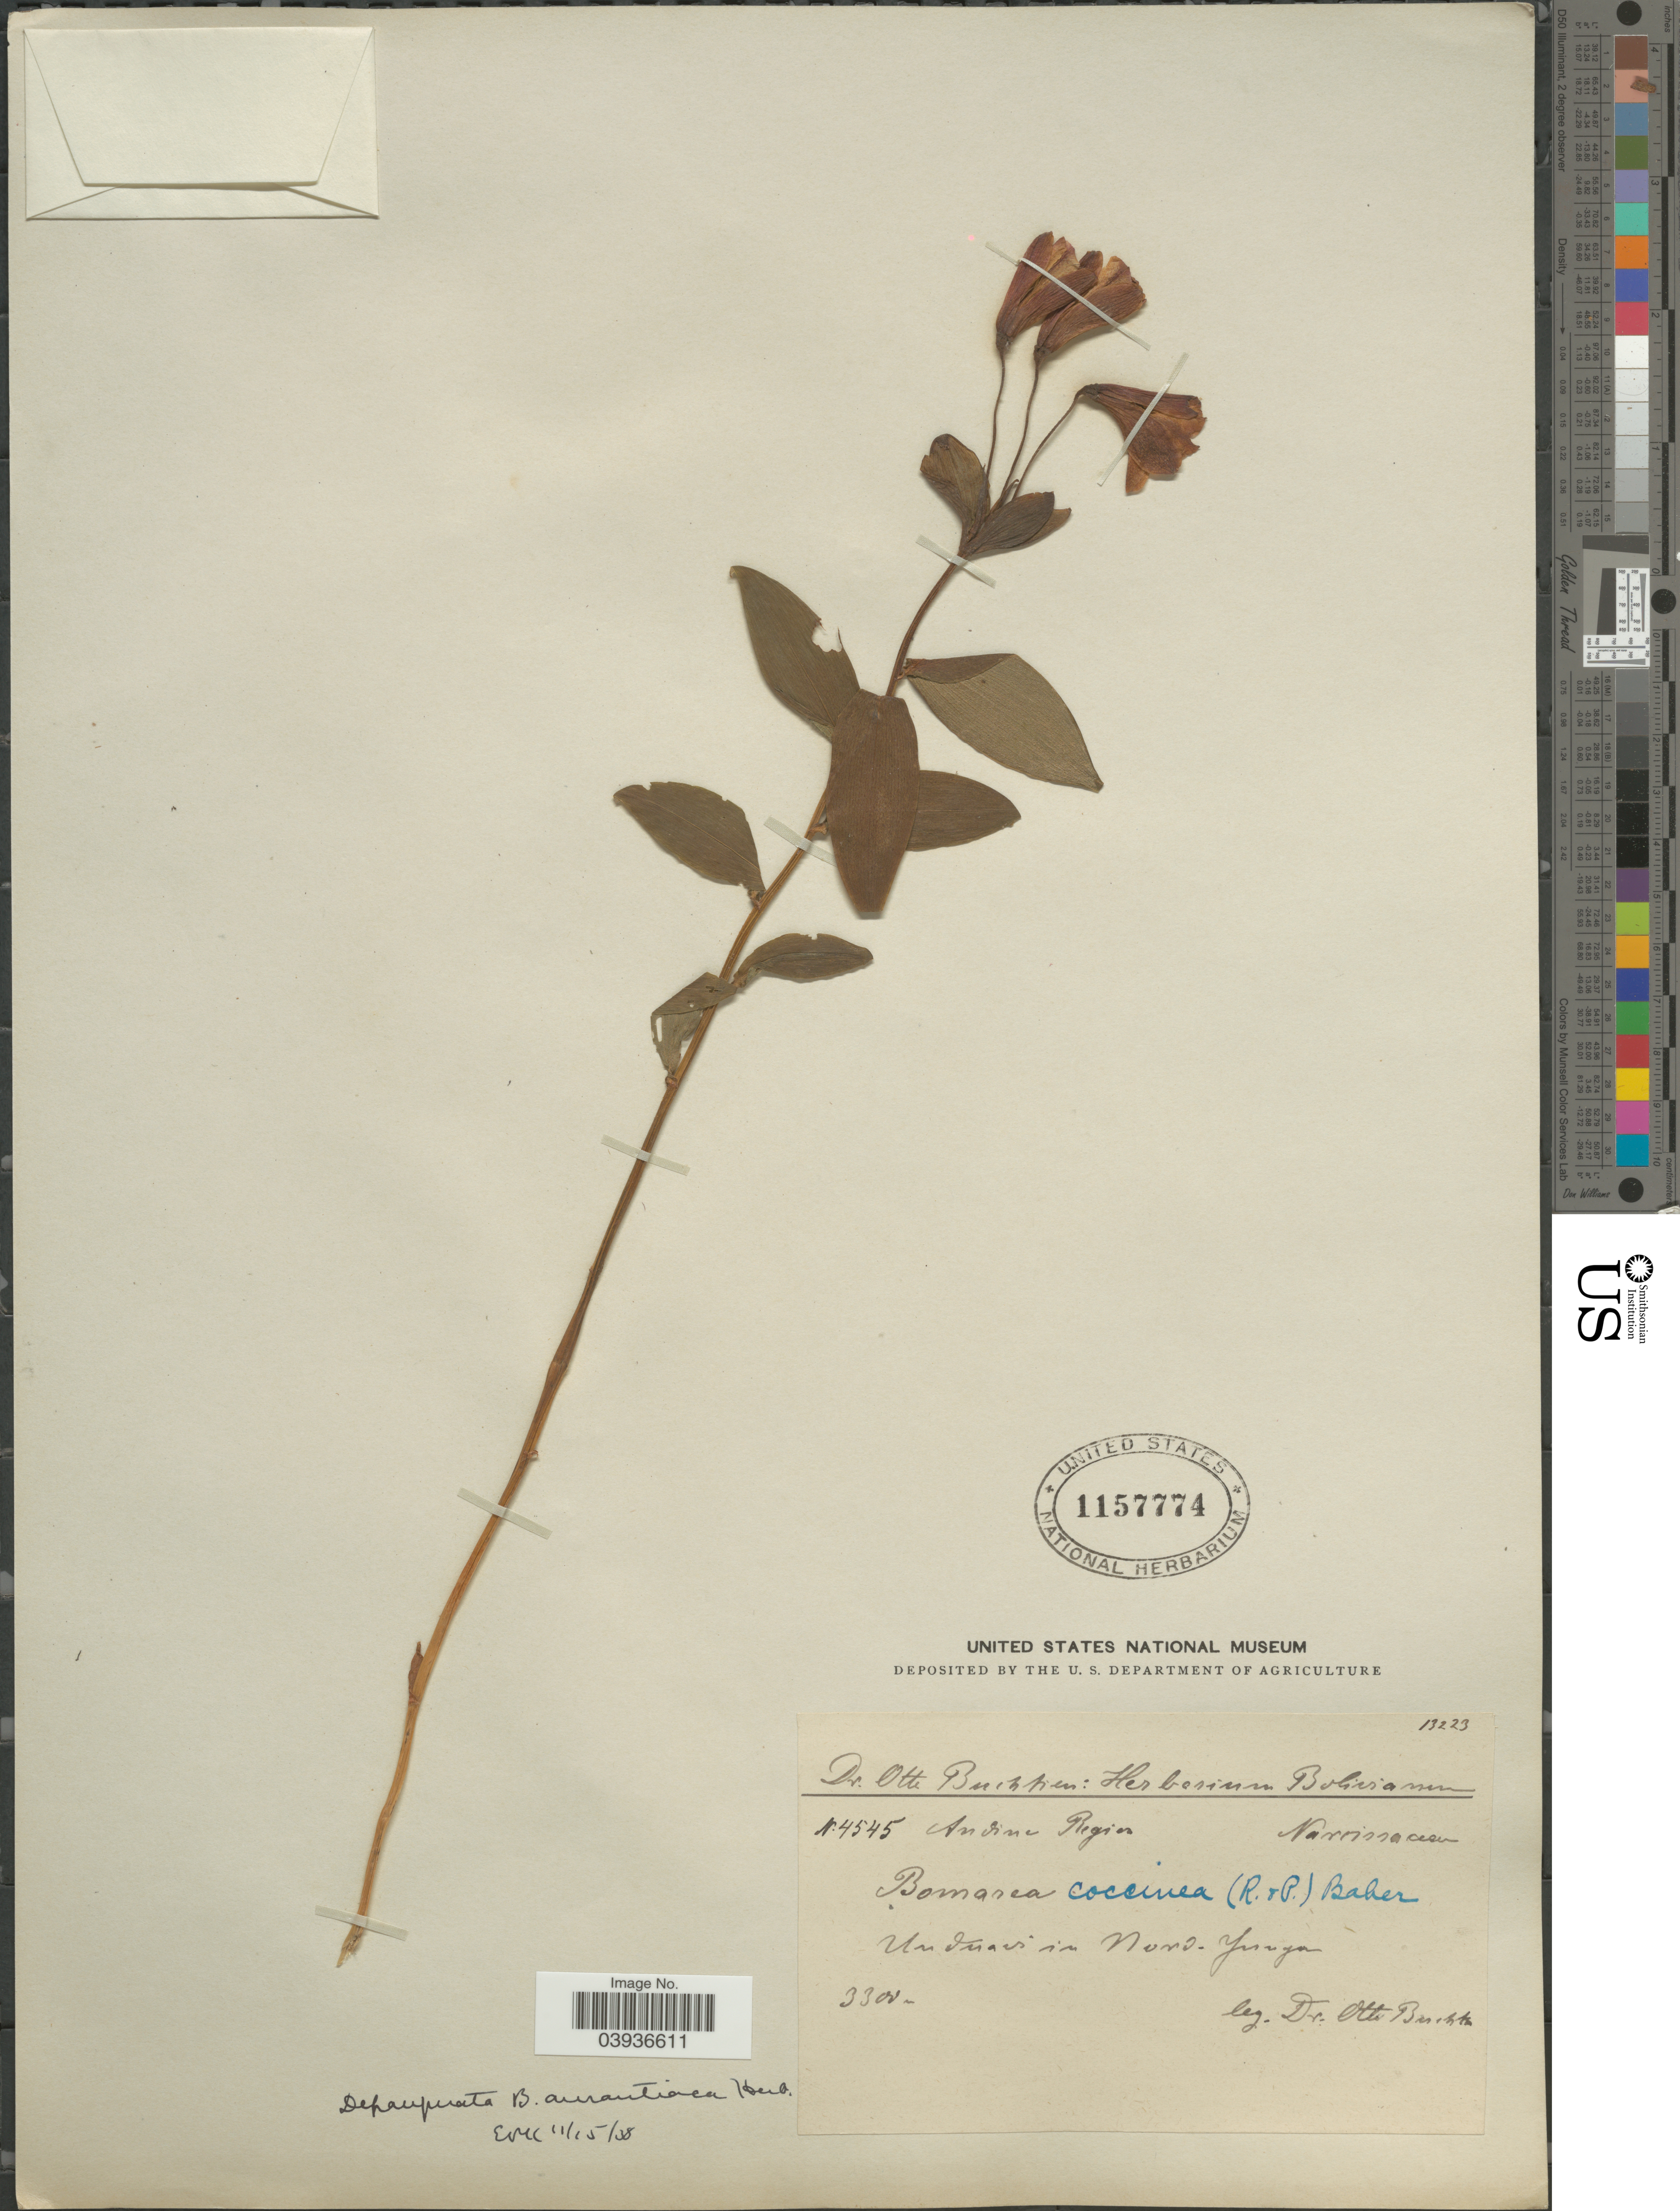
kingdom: Plantae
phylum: Tracheophyta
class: Liliopsida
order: Liliales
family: Alstroemeriaceae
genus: Bomarea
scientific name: Bomarea aurantiaca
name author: Herb.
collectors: O. Buchtien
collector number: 4545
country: Bolivia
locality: Andine Region. Unduavi in Nord-Yungas.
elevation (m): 3300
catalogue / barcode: US 1157774